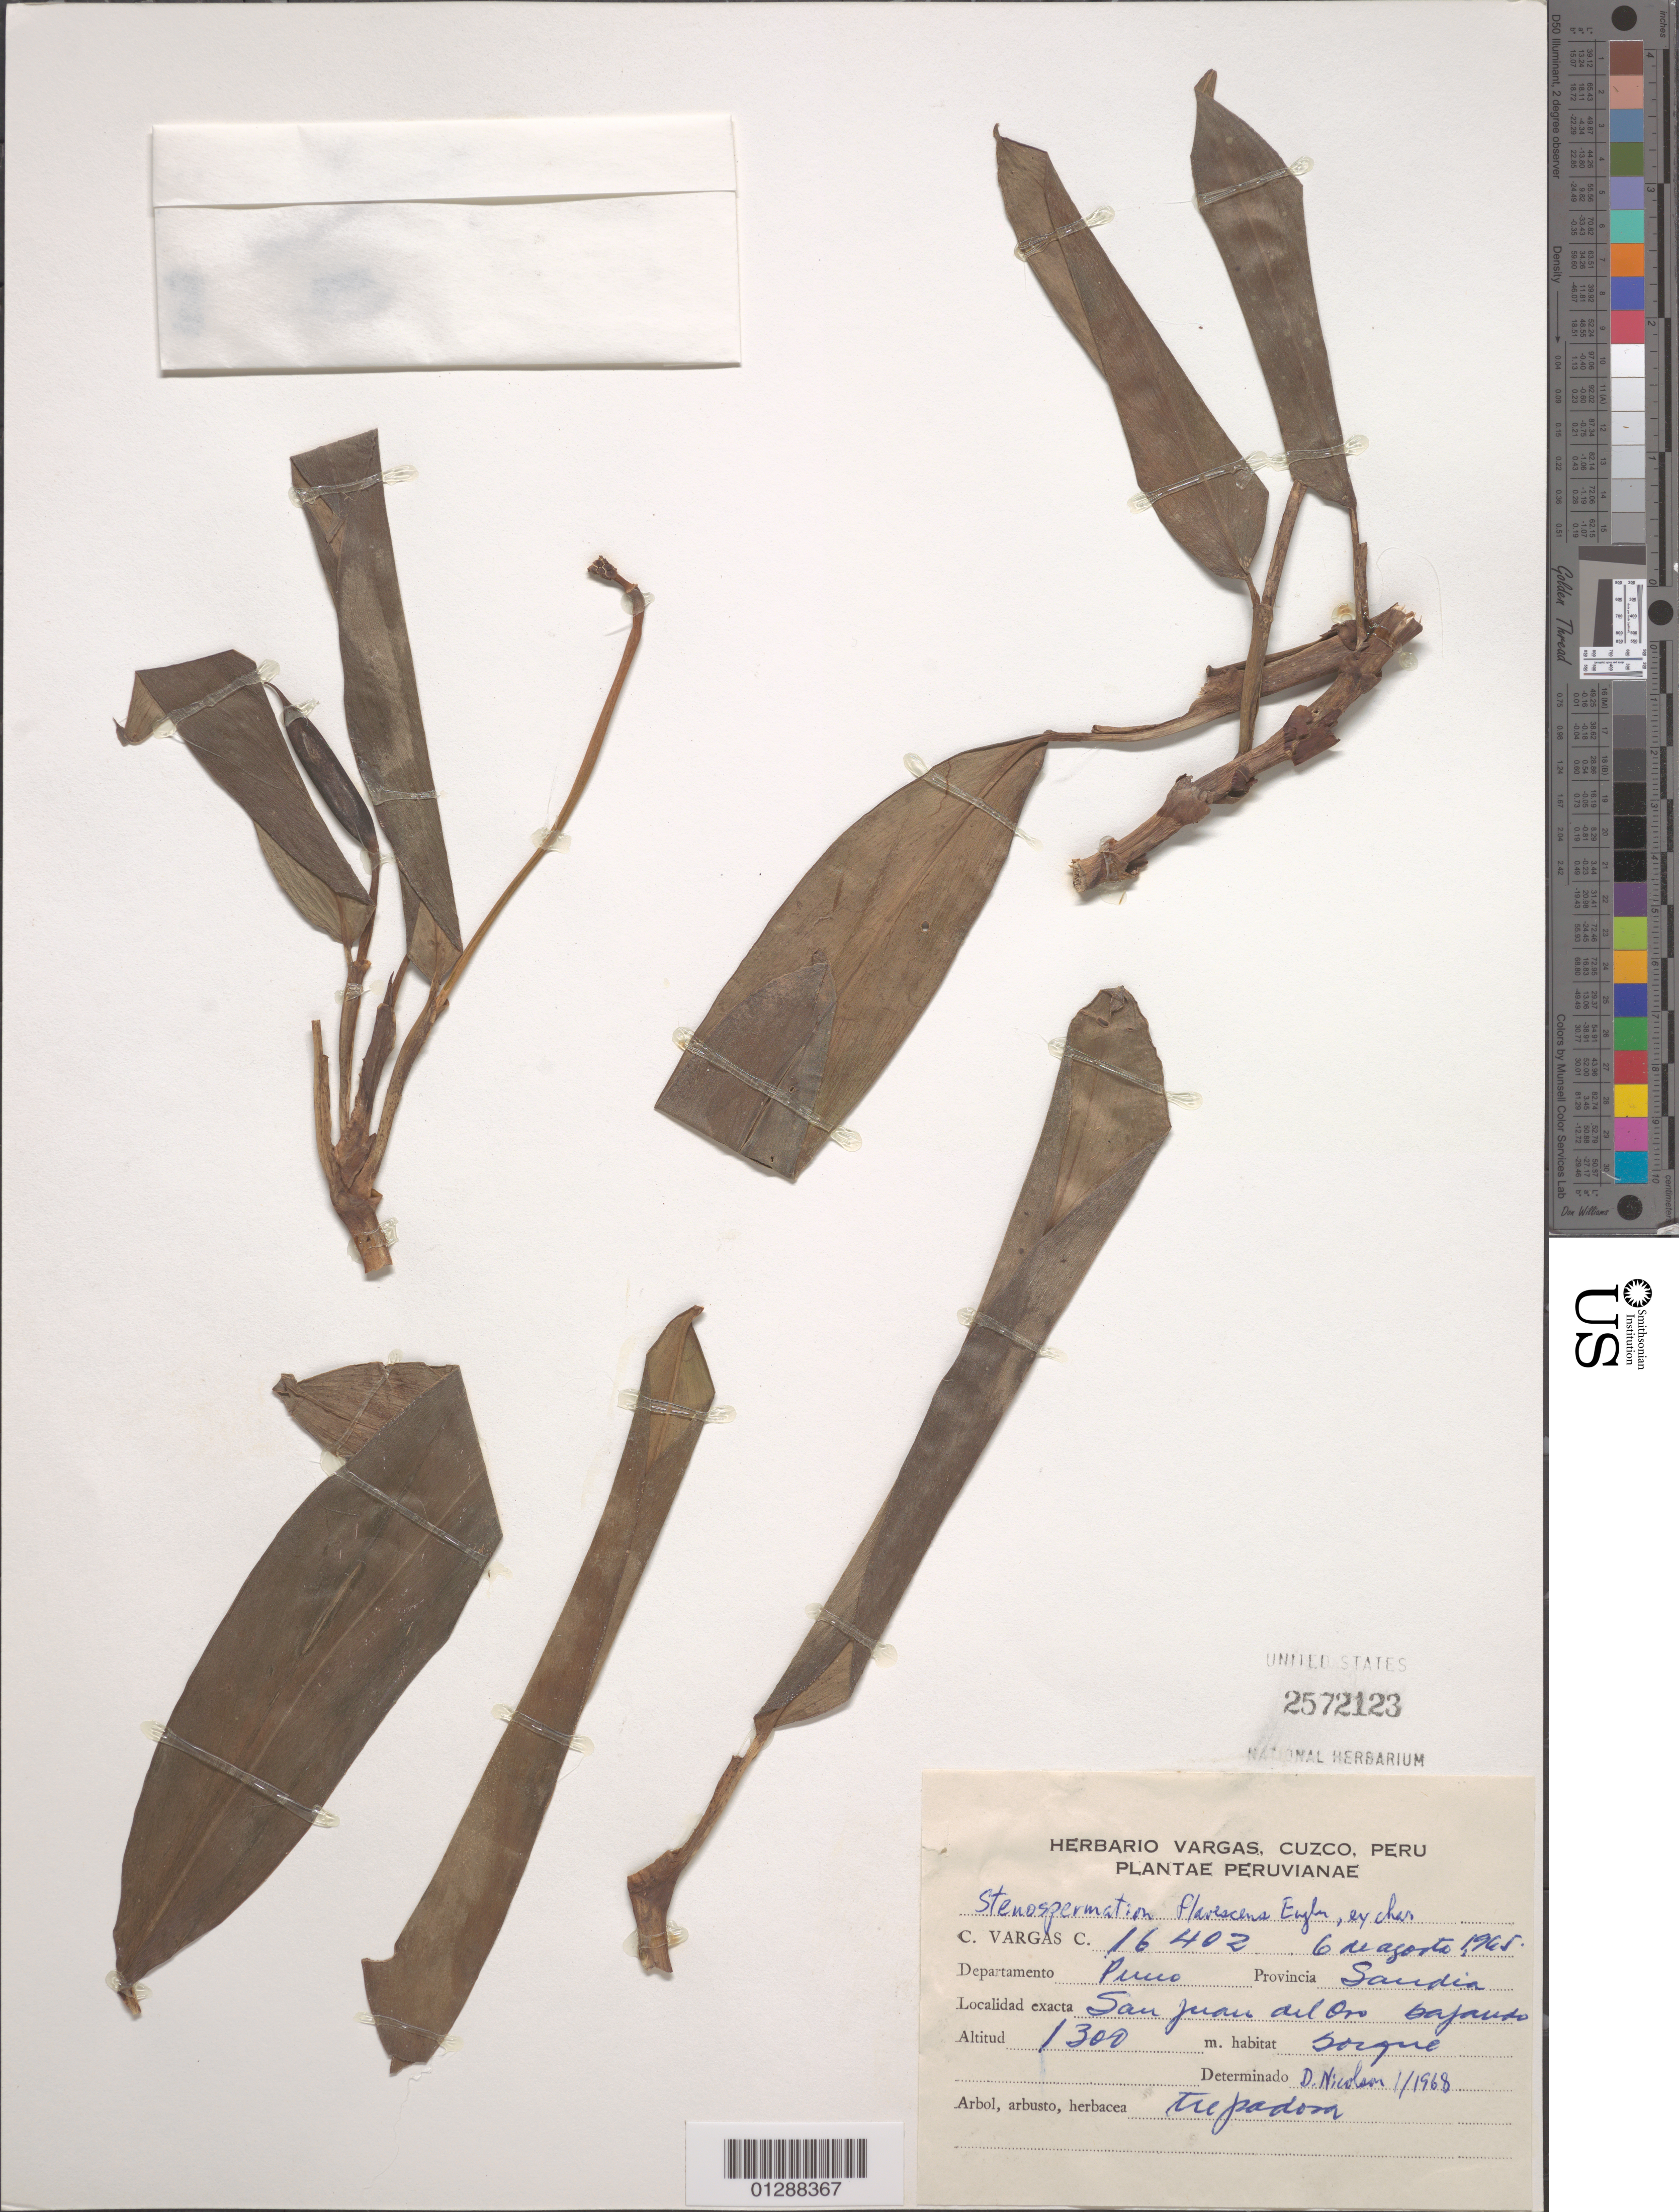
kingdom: Plantae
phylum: Tracheophyta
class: Liliopsida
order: Alismatales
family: Araceae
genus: Stenospermation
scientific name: Stenospermation flavescens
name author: Engl.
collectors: C. Vargas Calderón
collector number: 16402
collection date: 1965-08-06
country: Peru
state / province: Puno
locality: Departamento Puno. Provincia Sandia. San Juan del Oro.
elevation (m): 1300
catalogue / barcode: US 2572123